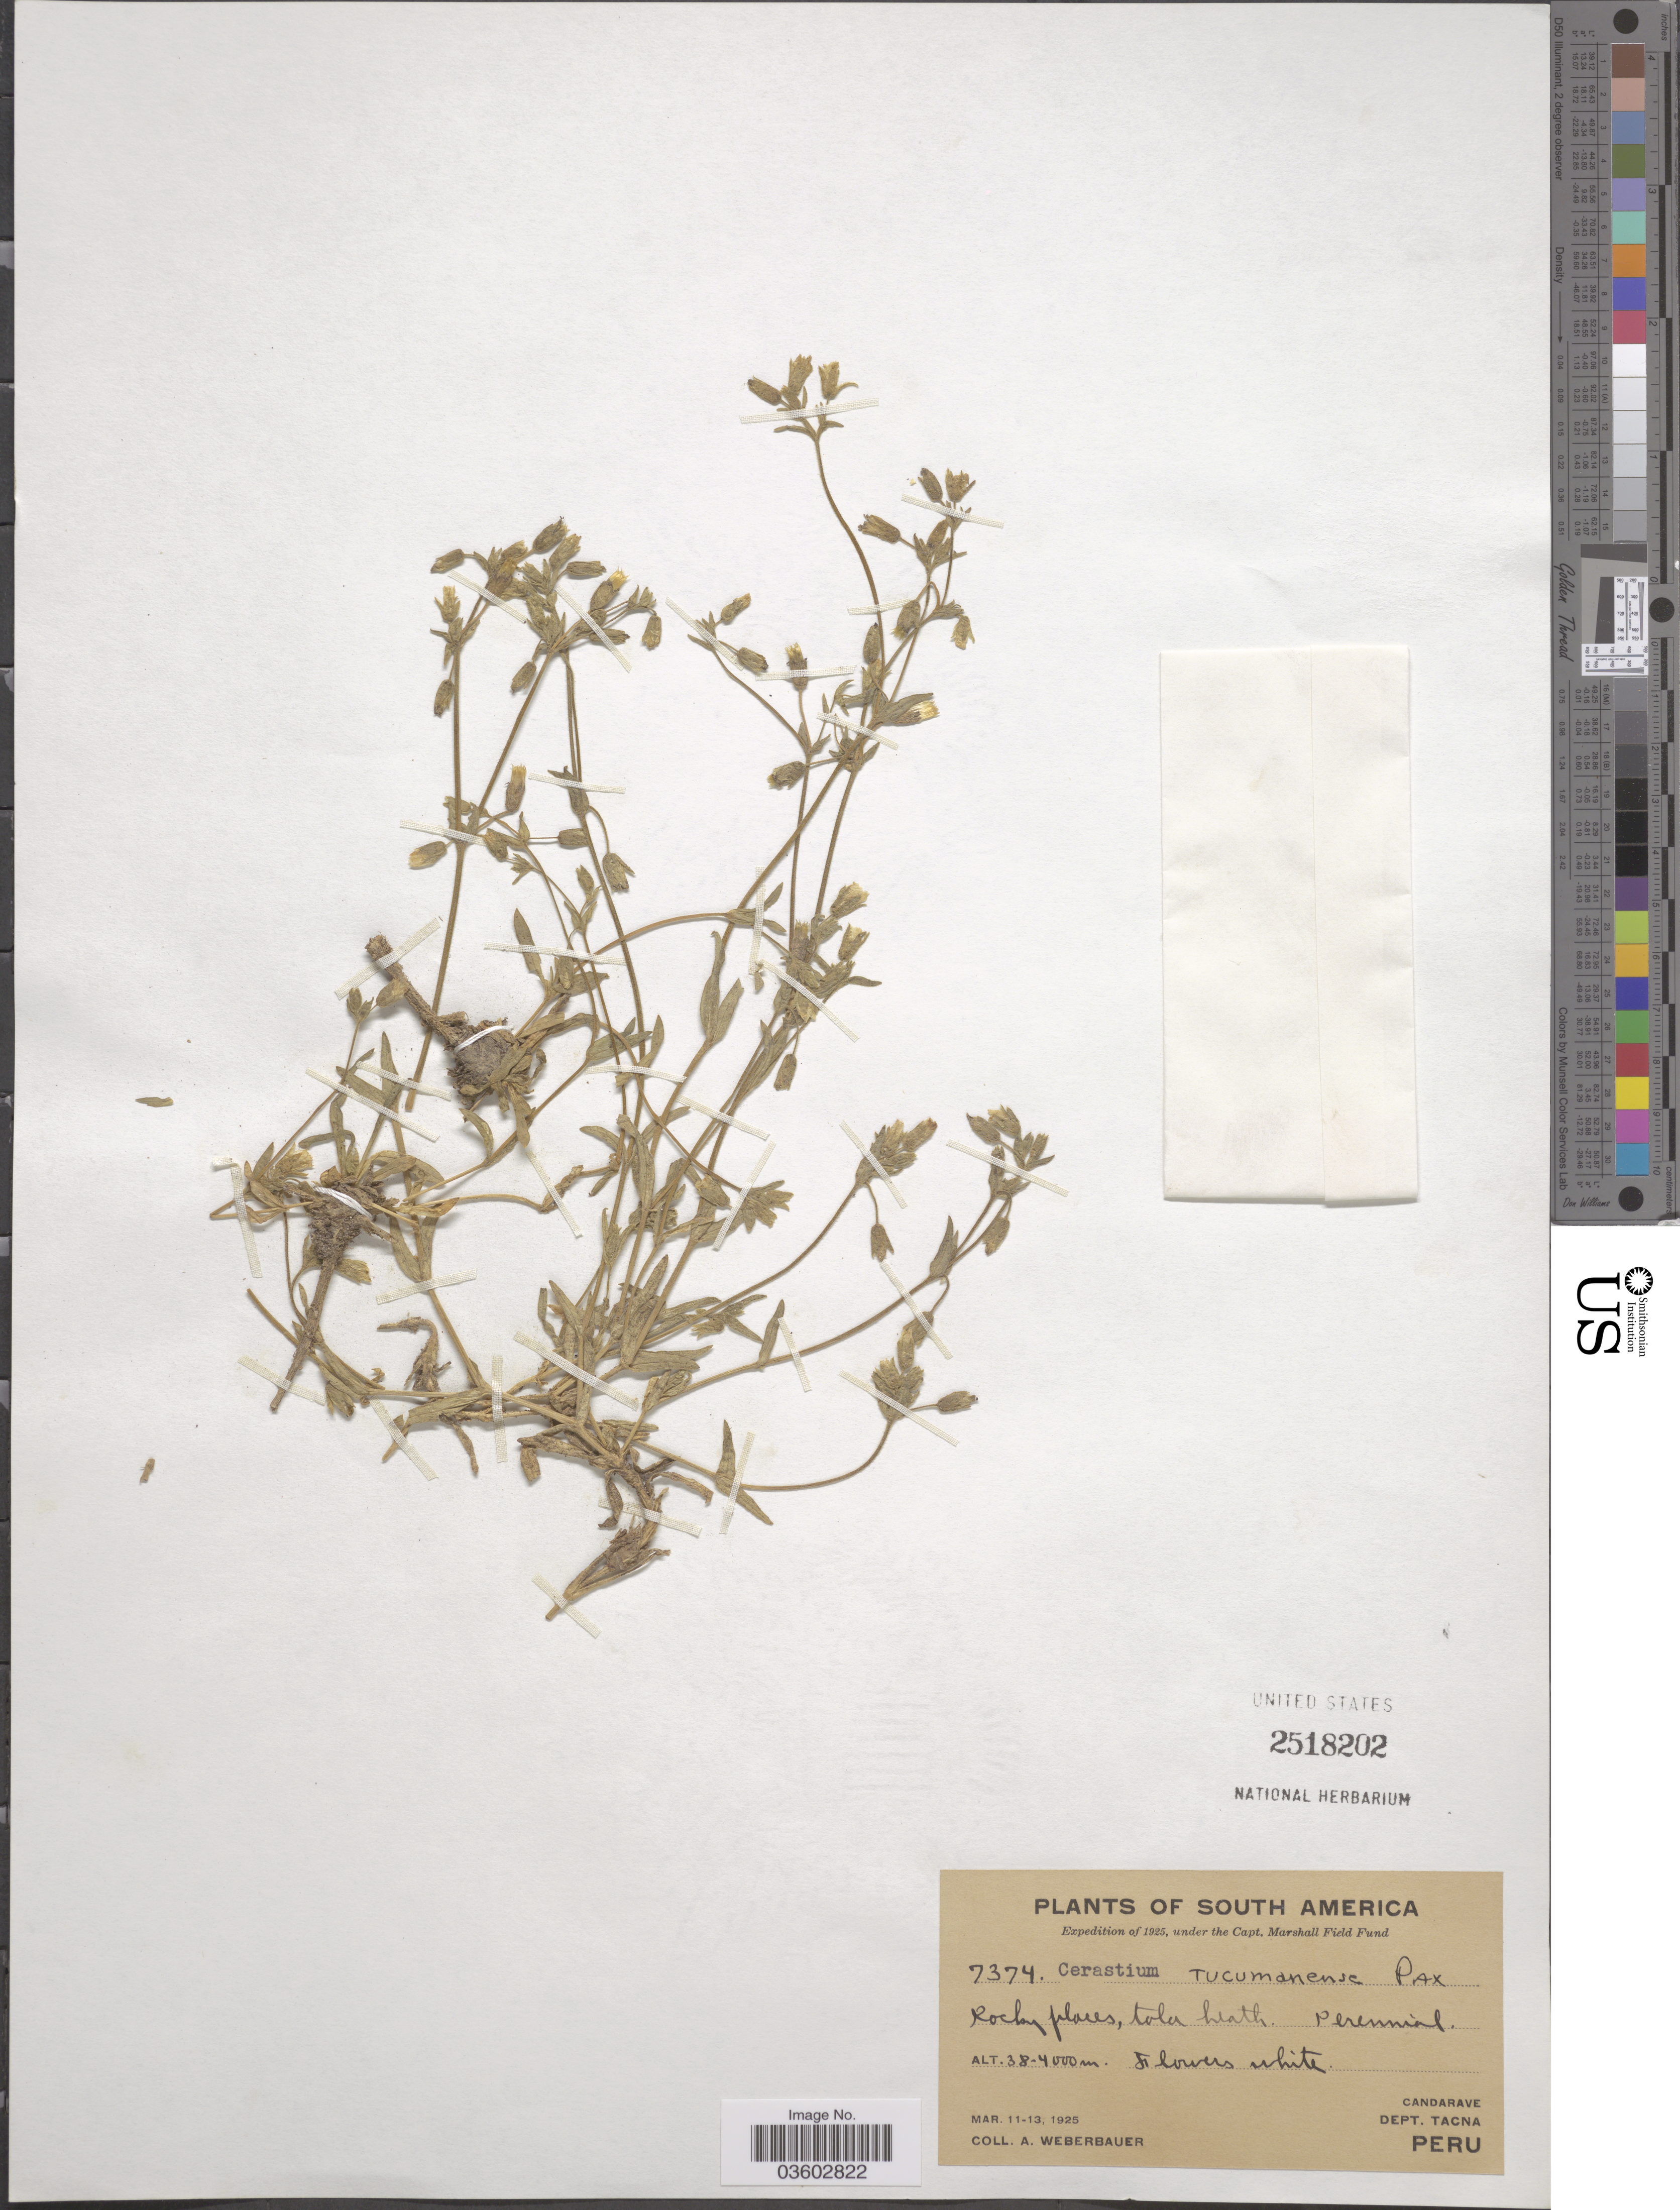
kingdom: Plantae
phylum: Tracheophyta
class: Magnoliopsida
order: Caryophyllales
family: Caryophyllaceae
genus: Cerastium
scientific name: Cerastium tucumanense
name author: Pax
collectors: A. Weberbauer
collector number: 7374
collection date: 1925-03-11/1925-03-13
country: Peru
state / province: Tacna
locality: Candarave. Dept. Tacna.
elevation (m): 3800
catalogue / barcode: US 2518202